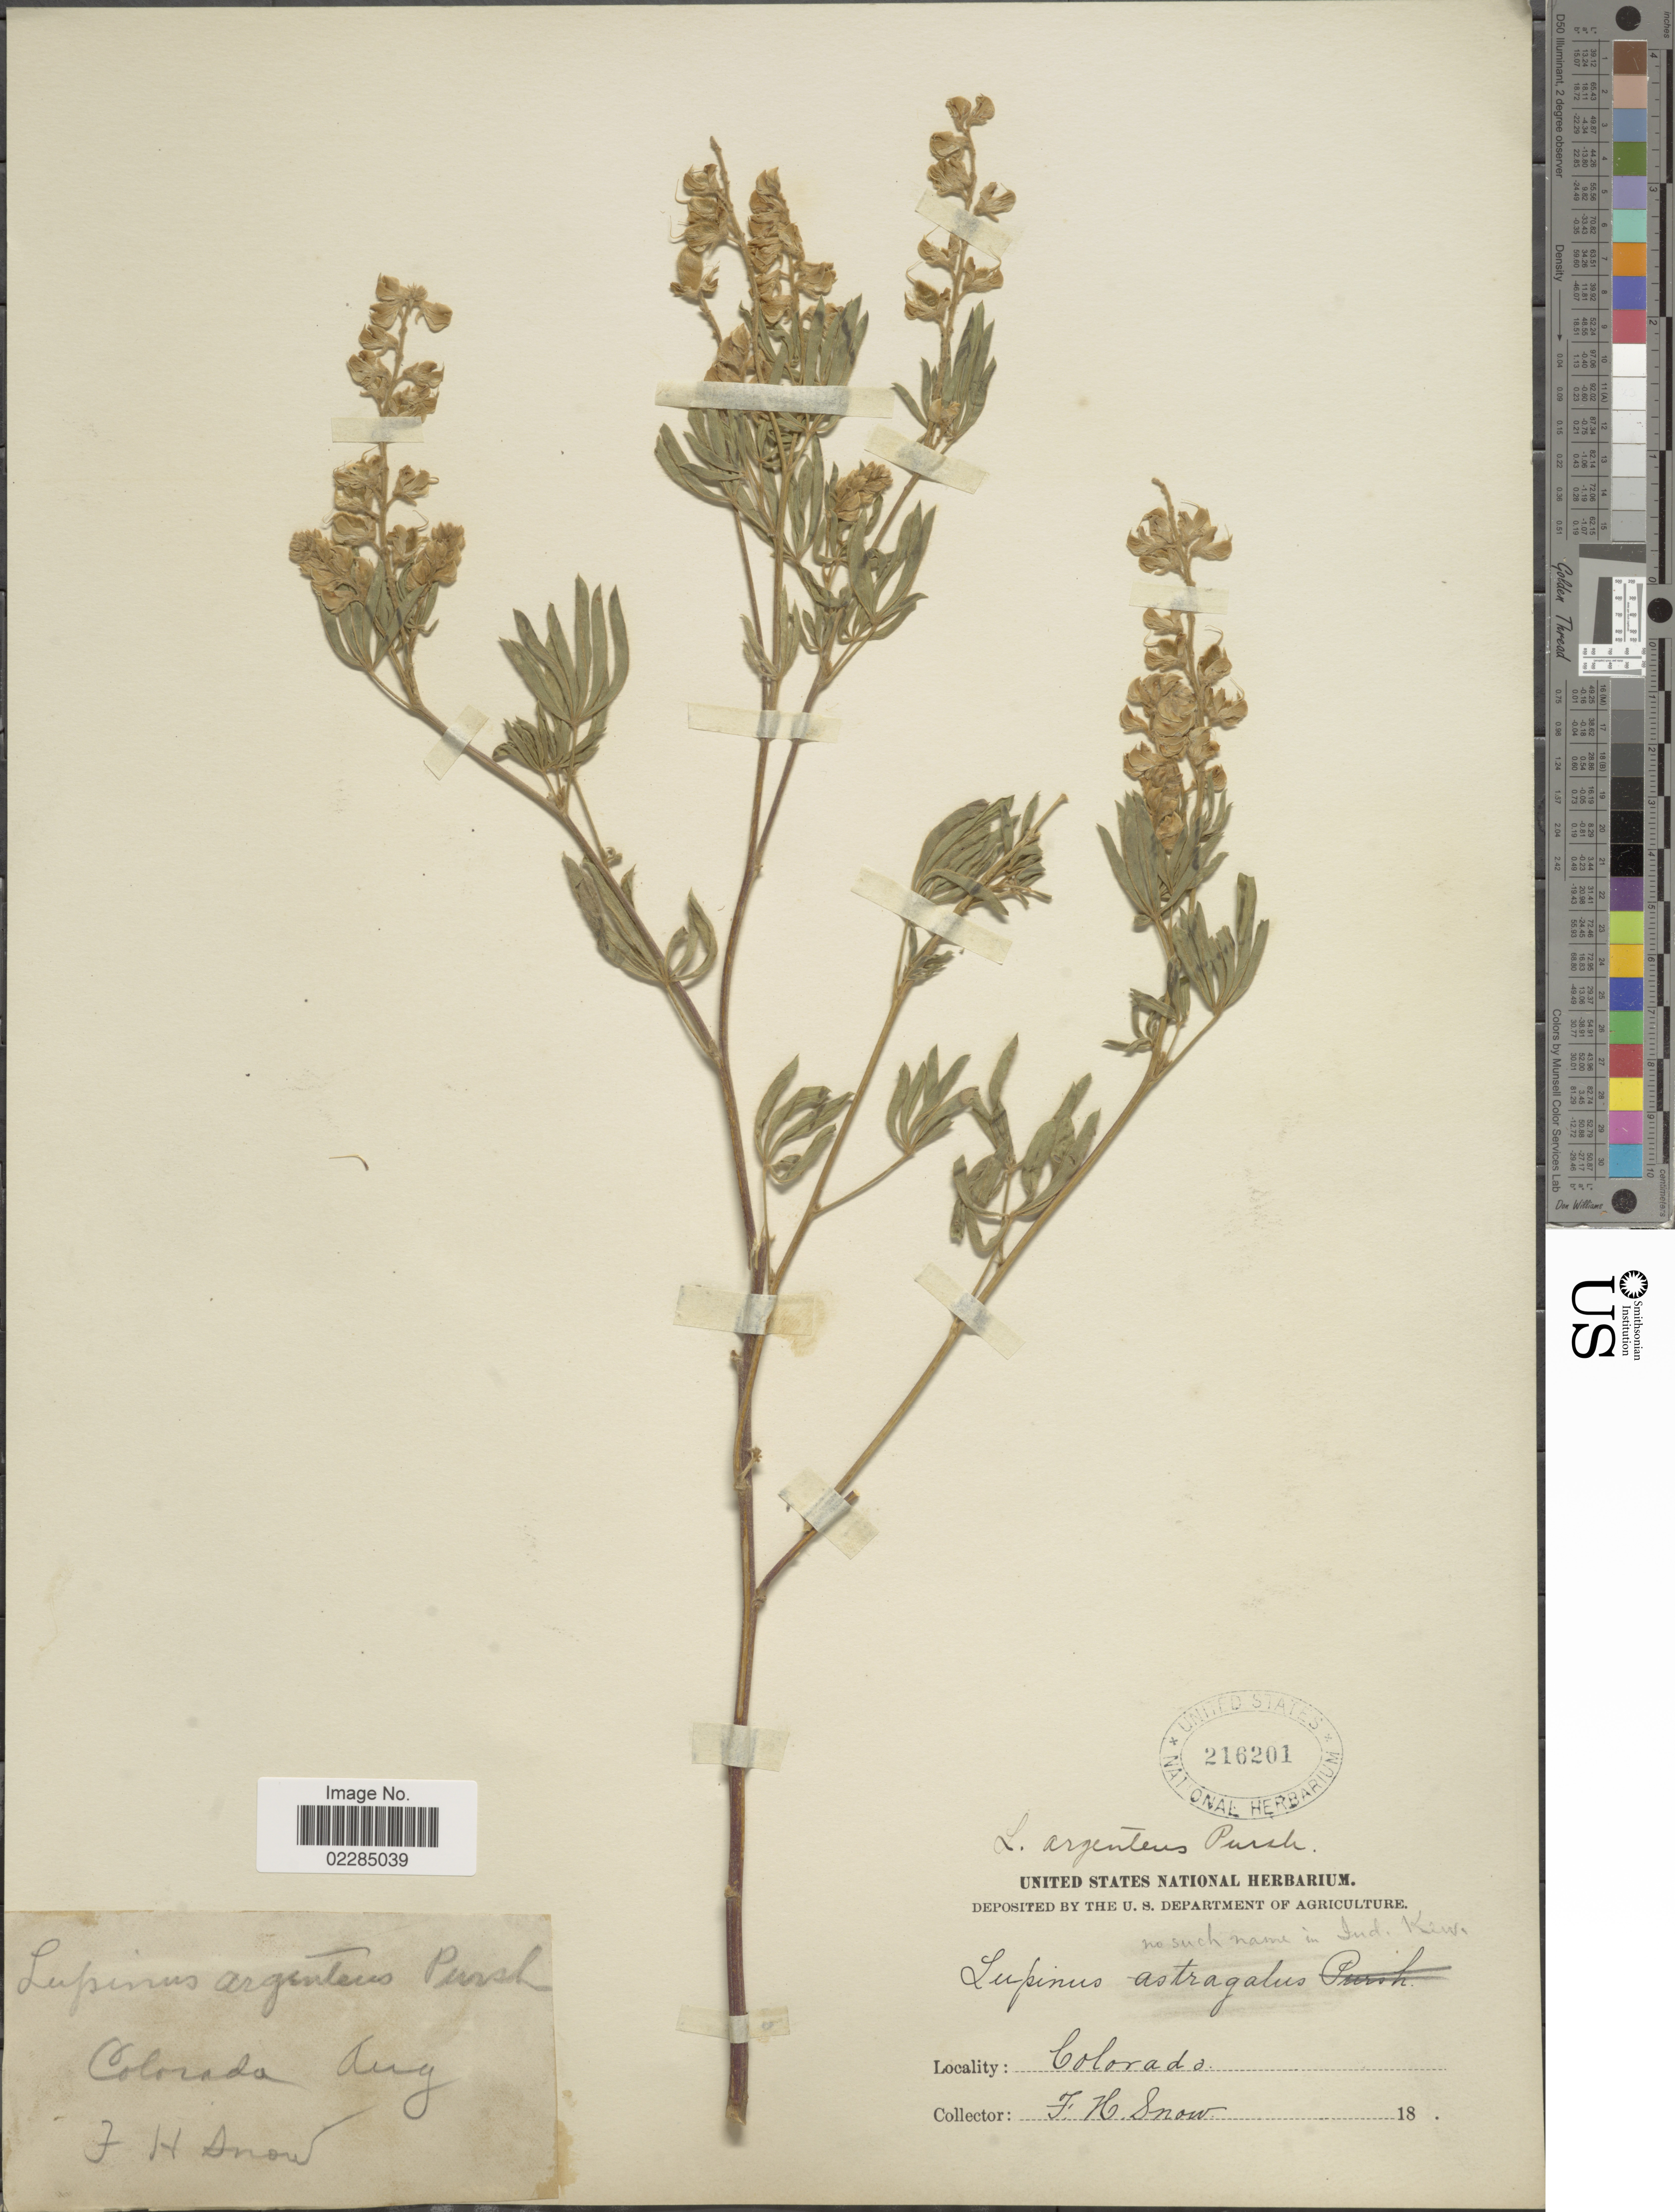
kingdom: Plantae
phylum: Tracheophyta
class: Magnoliopsida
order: Fabales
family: Fabaceae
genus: Lupinus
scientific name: Lupinus decumbens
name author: Torr.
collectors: F. H. Snow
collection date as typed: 18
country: United States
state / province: Colorado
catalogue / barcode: US 216201